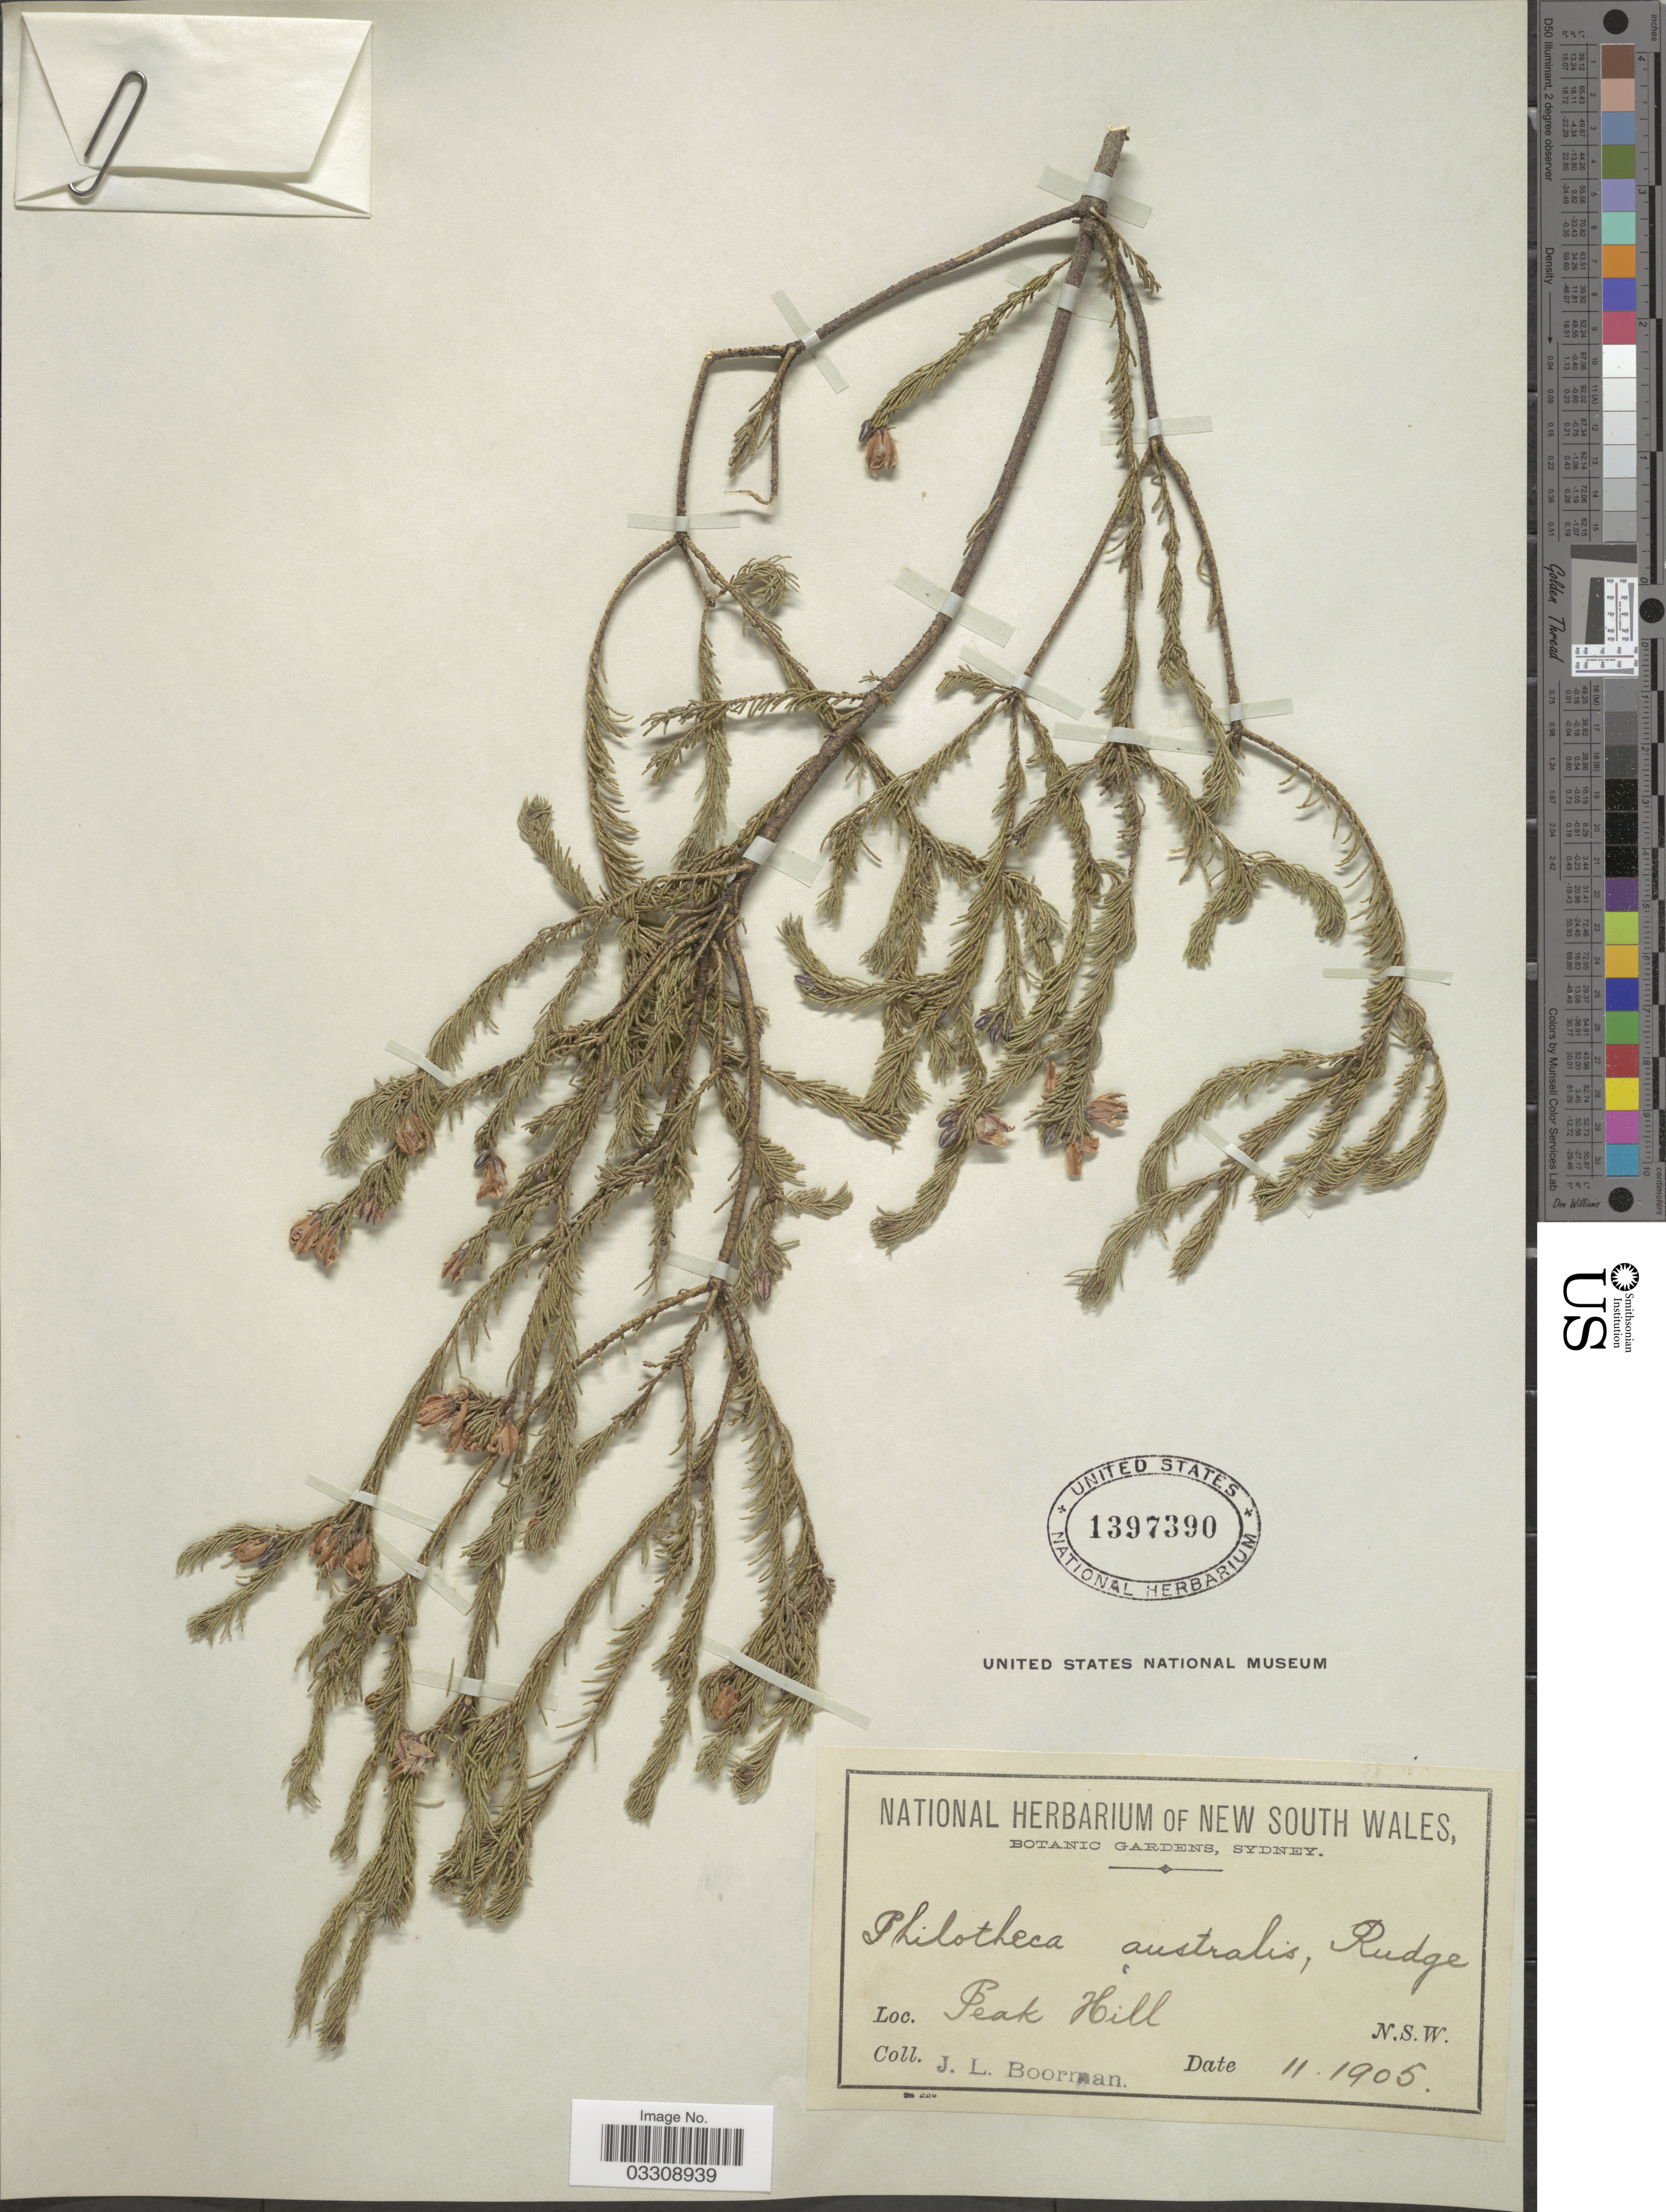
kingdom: Plantae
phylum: Tracheophyta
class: Magnoliopsida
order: Sapindales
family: Rutaceae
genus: Philotheca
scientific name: Philotheca australis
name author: Rudge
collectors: J. Boorman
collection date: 1905-11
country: Australia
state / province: New South Wales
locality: Peak Hill.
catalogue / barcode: US 1397390